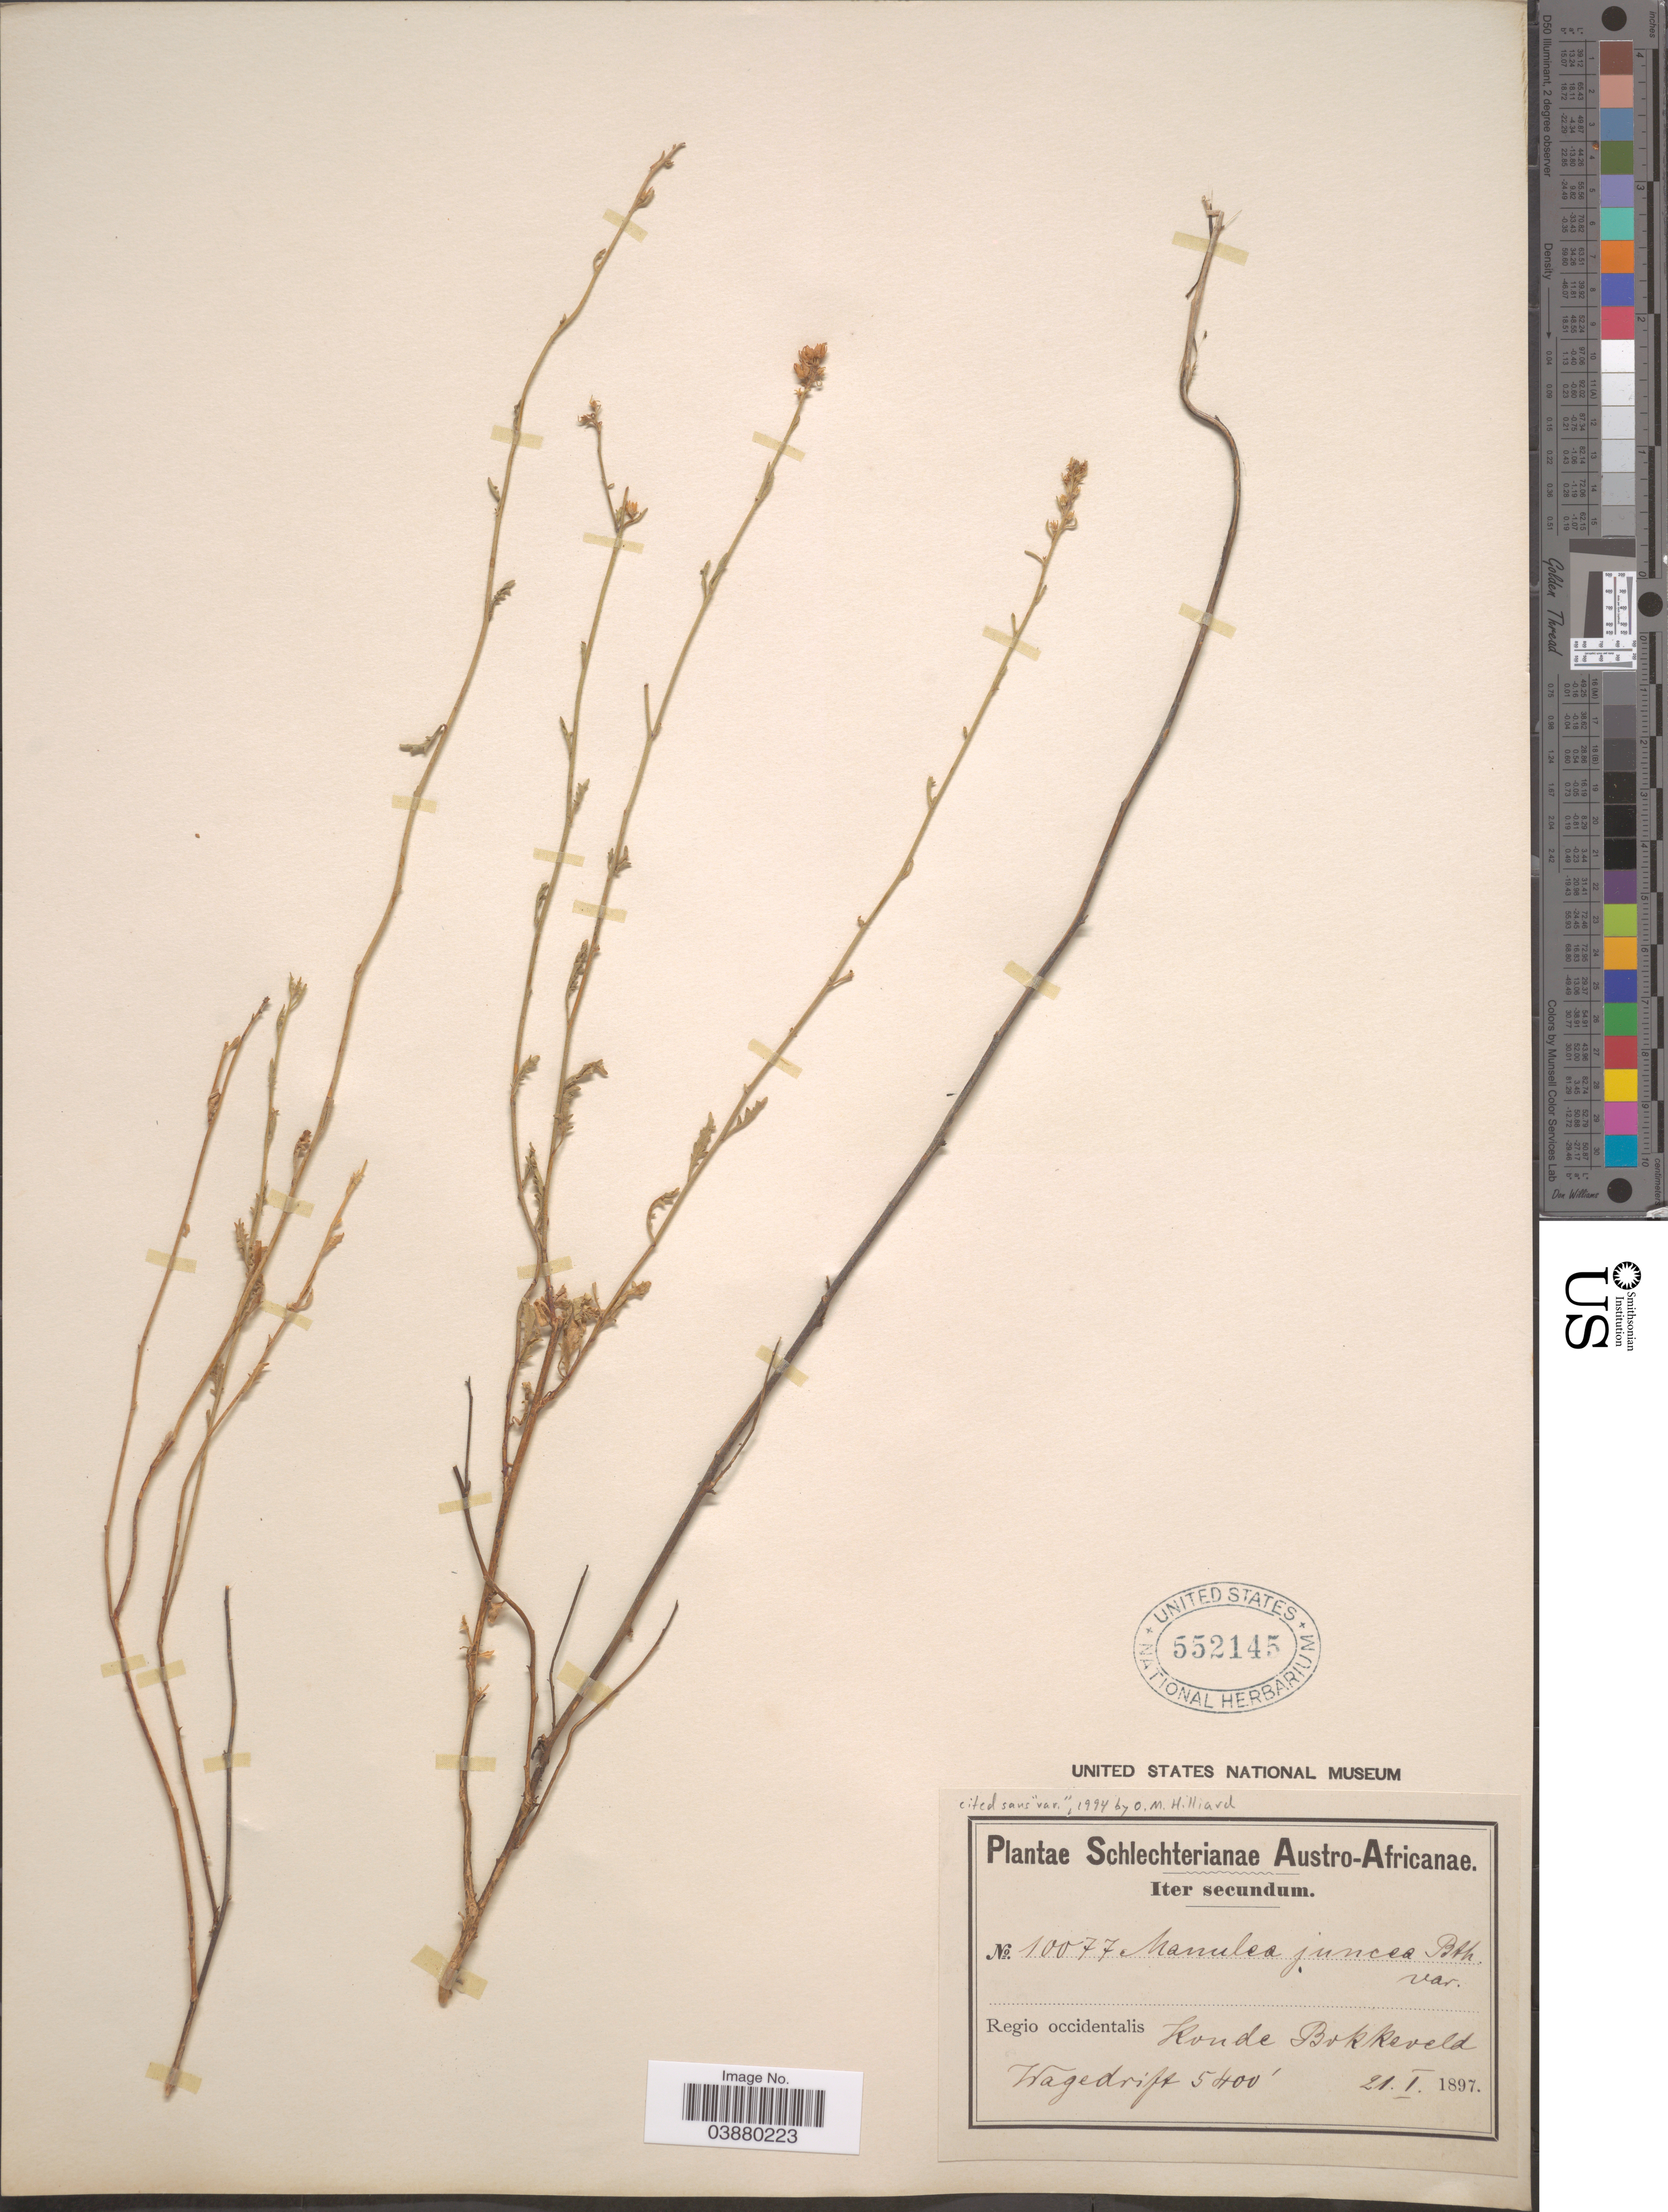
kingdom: Plantae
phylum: Tracheophyta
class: Magnoliopsida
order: Lamiales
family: Scrophulariaceae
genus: Manulea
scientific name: Manulea juncea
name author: Benth.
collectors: Schlechter, --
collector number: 10077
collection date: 1897-01-21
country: South Africa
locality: Austro-Africanae. Regio occidentalis. Koude Bokkeveld, Wagedrift.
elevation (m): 1646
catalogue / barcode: US 552145